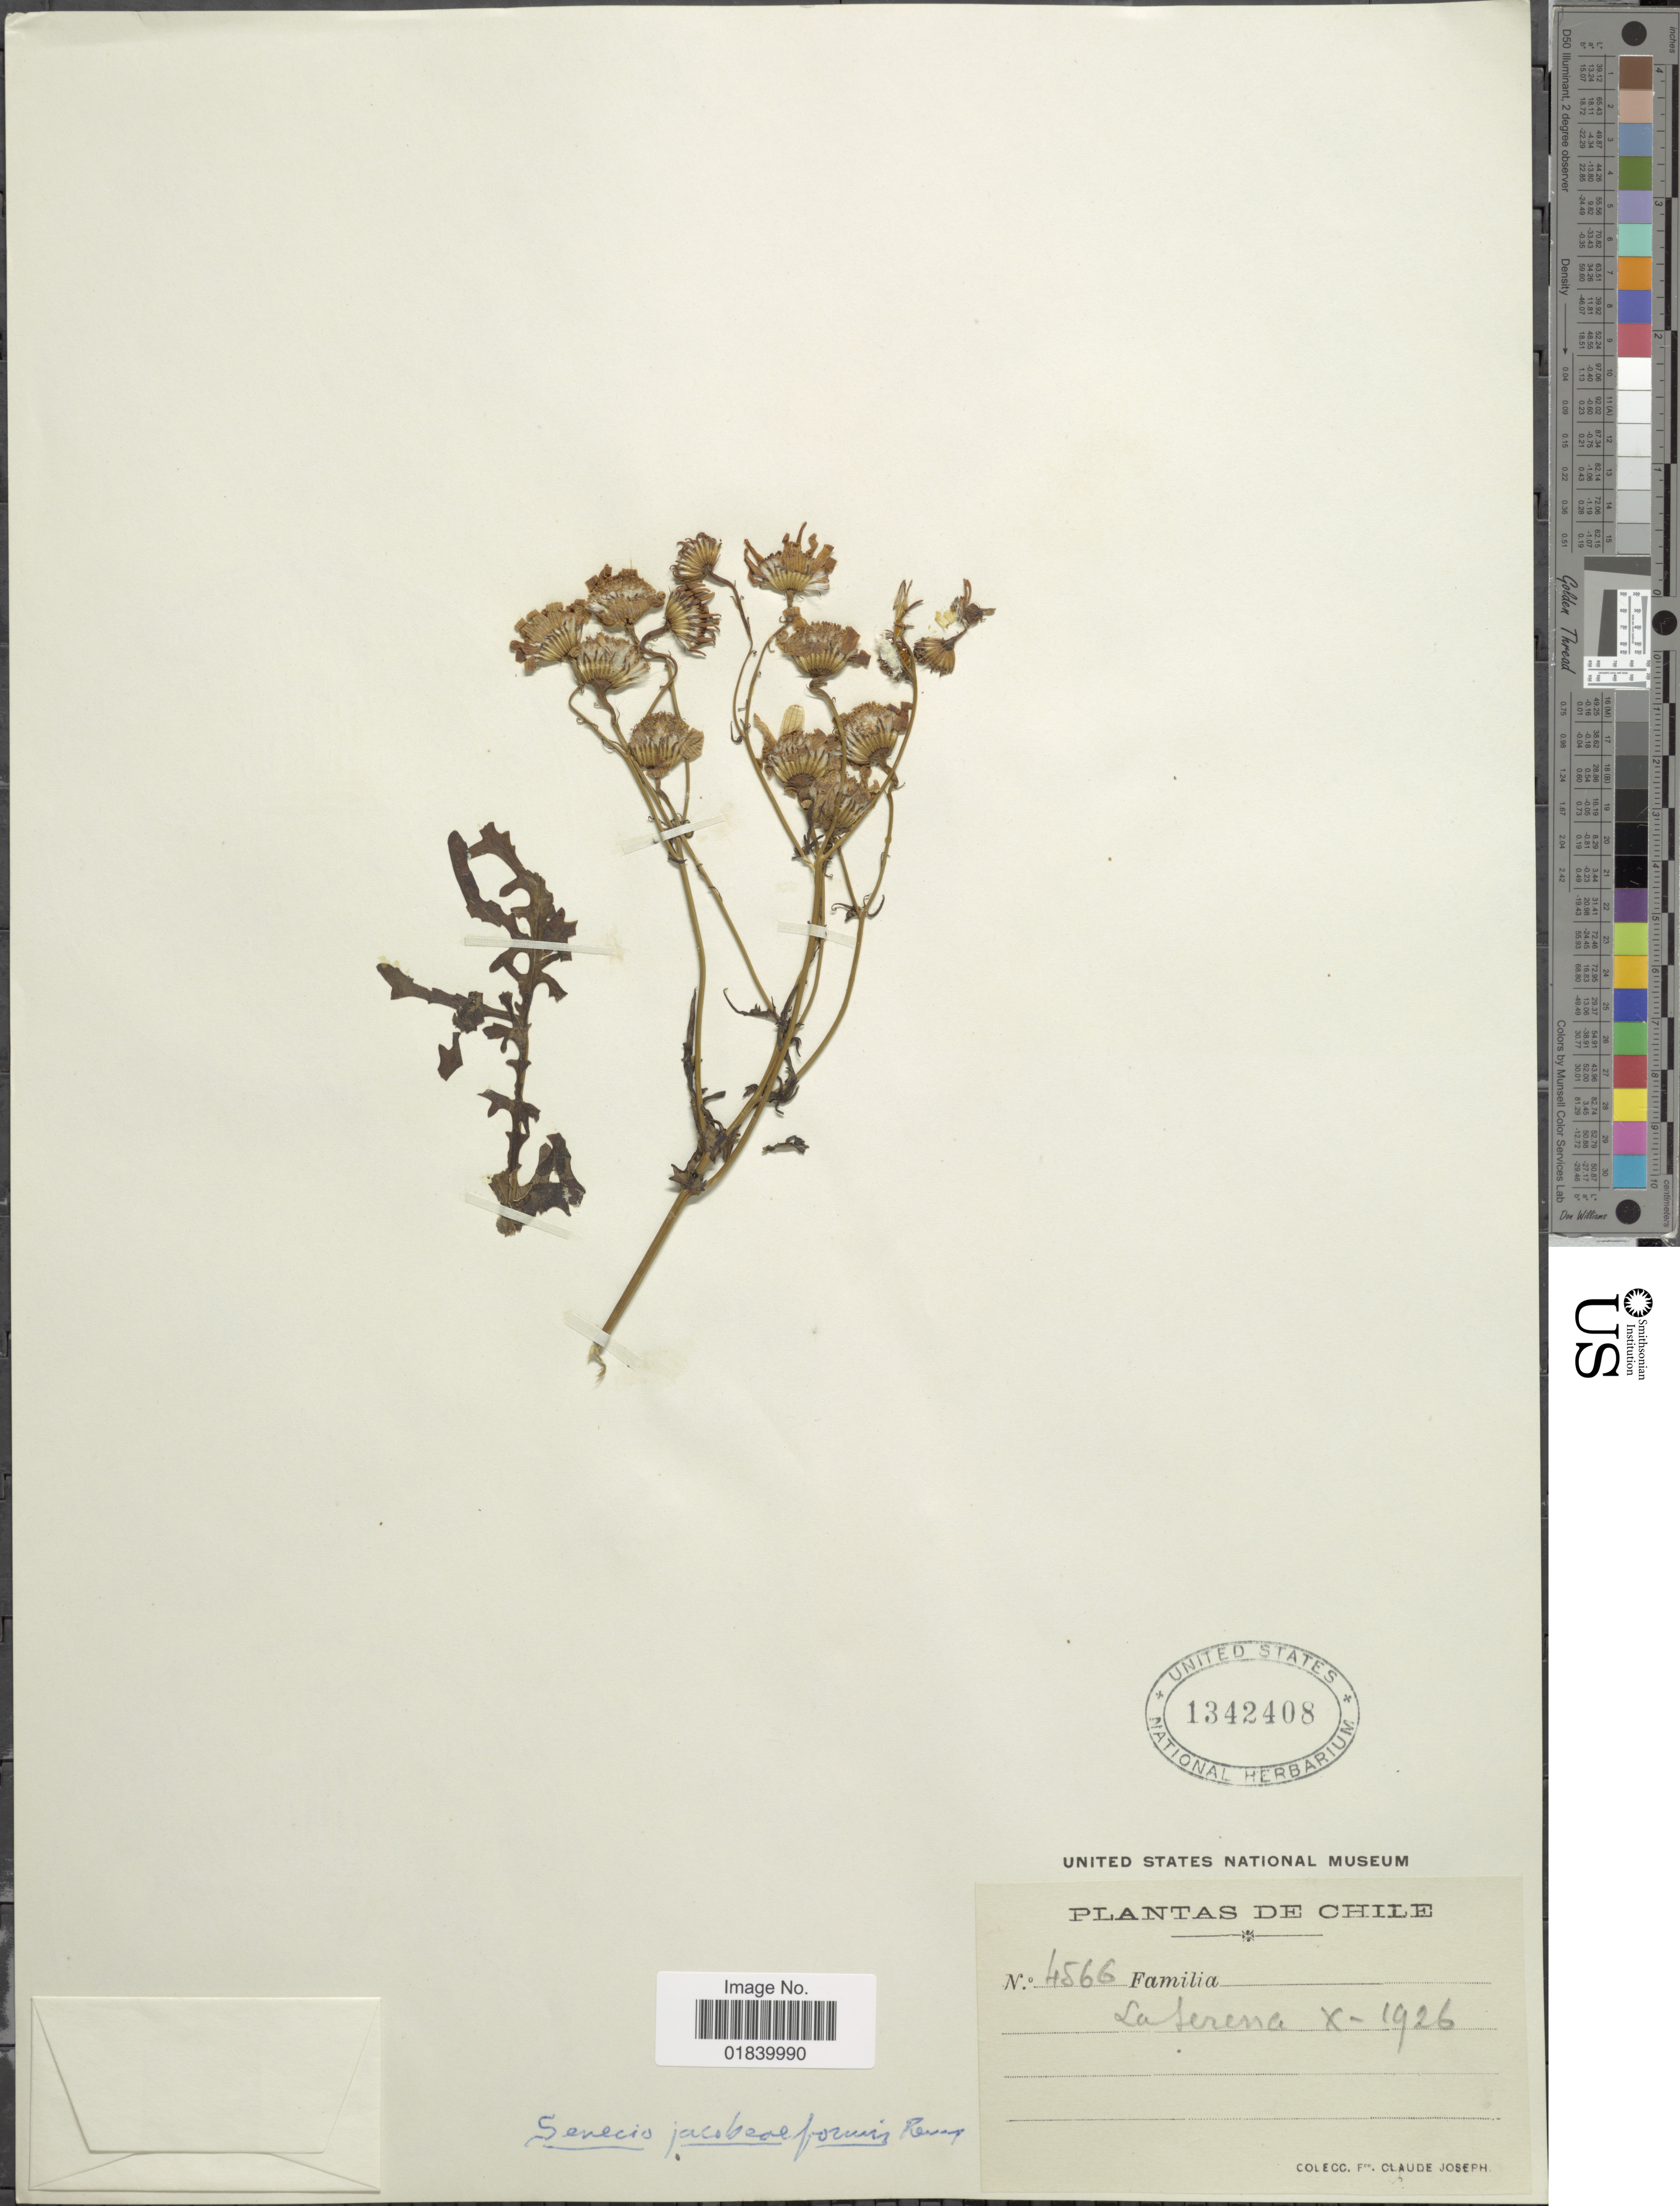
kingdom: Plantae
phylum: Tracheophyta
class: Magnoliopsida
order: Asterales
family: Asteraceae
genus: Senecio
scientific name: Senecio jacobeiformis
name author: J. Rémy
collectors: Bro. Claude-Joseph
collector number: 4566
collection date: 1926-10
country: Chile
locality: Chile, La Serena.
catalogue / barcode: US 1342408